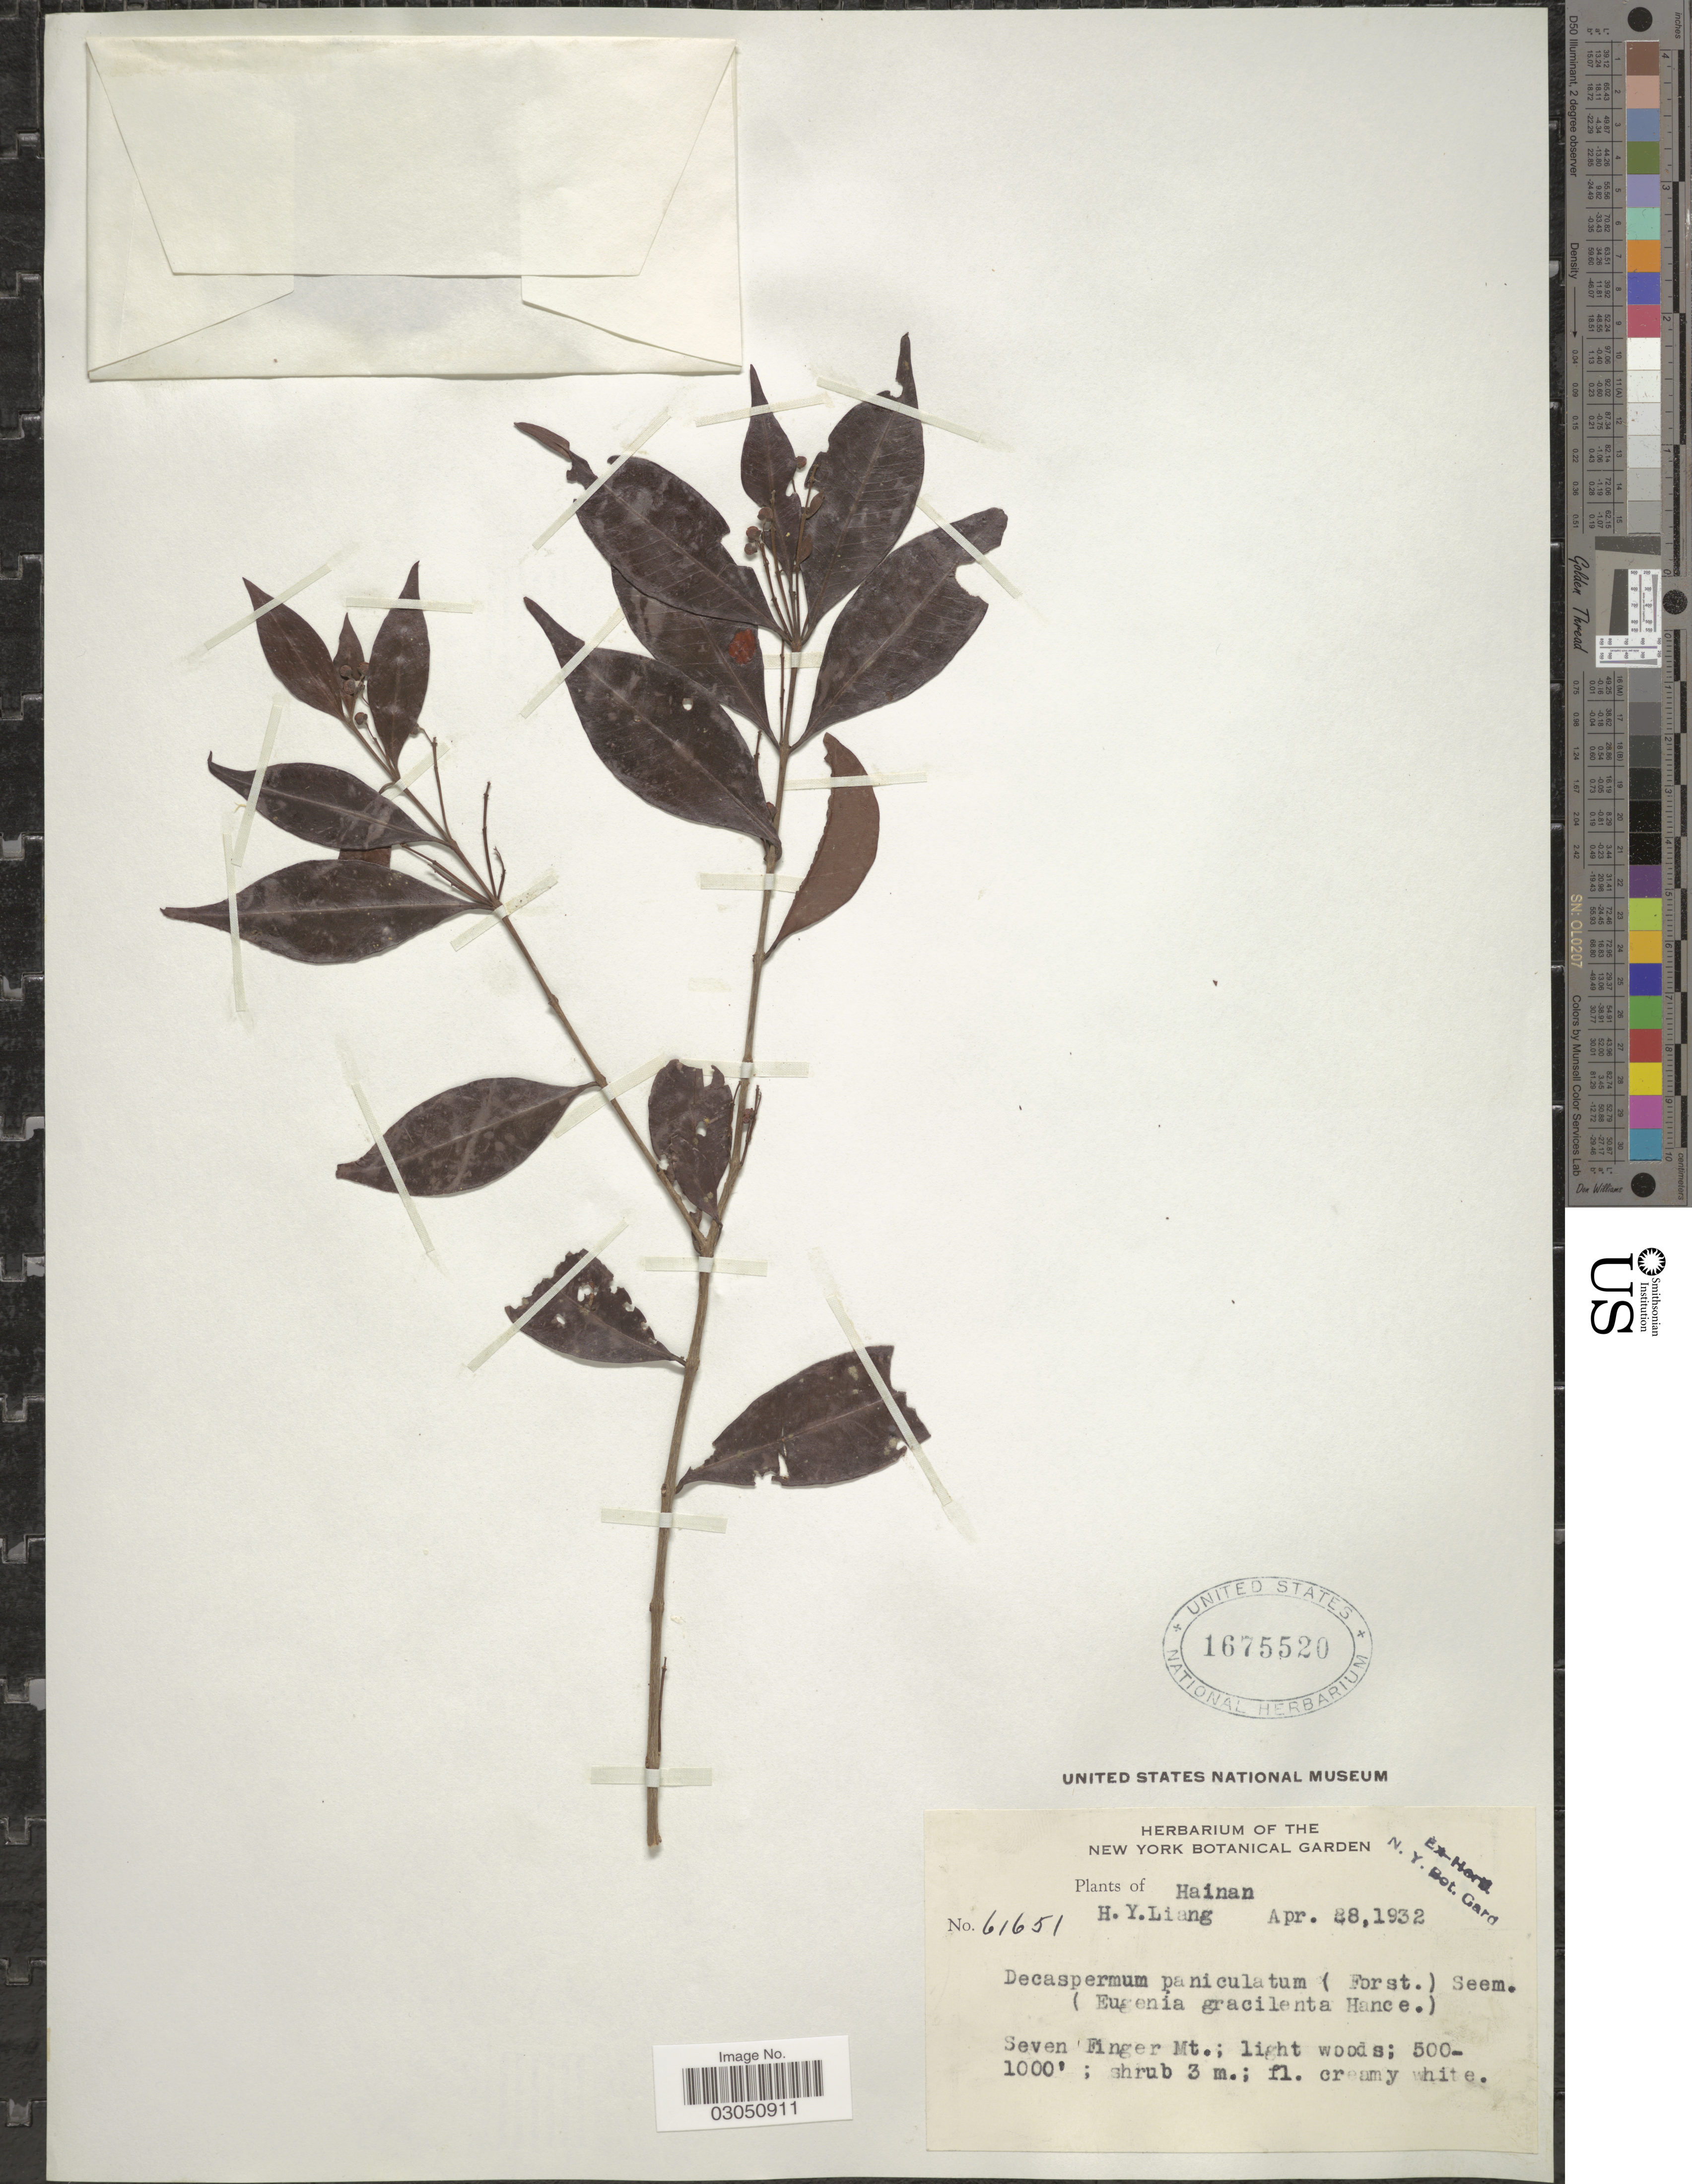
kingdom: Plantae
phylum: Tracheophyta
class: Magnoliopsida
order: Myrtales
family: Myrtaceae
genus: Decaspermum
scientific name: Decaspermum parviflorum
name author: (Lam.) A.J. Scott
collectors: H. Y. Liang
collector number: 61651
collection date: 1932-04-28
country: China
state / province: Hainan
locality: Seven Finger Mt.; light woods.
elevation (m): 152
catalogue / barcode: US 1675520